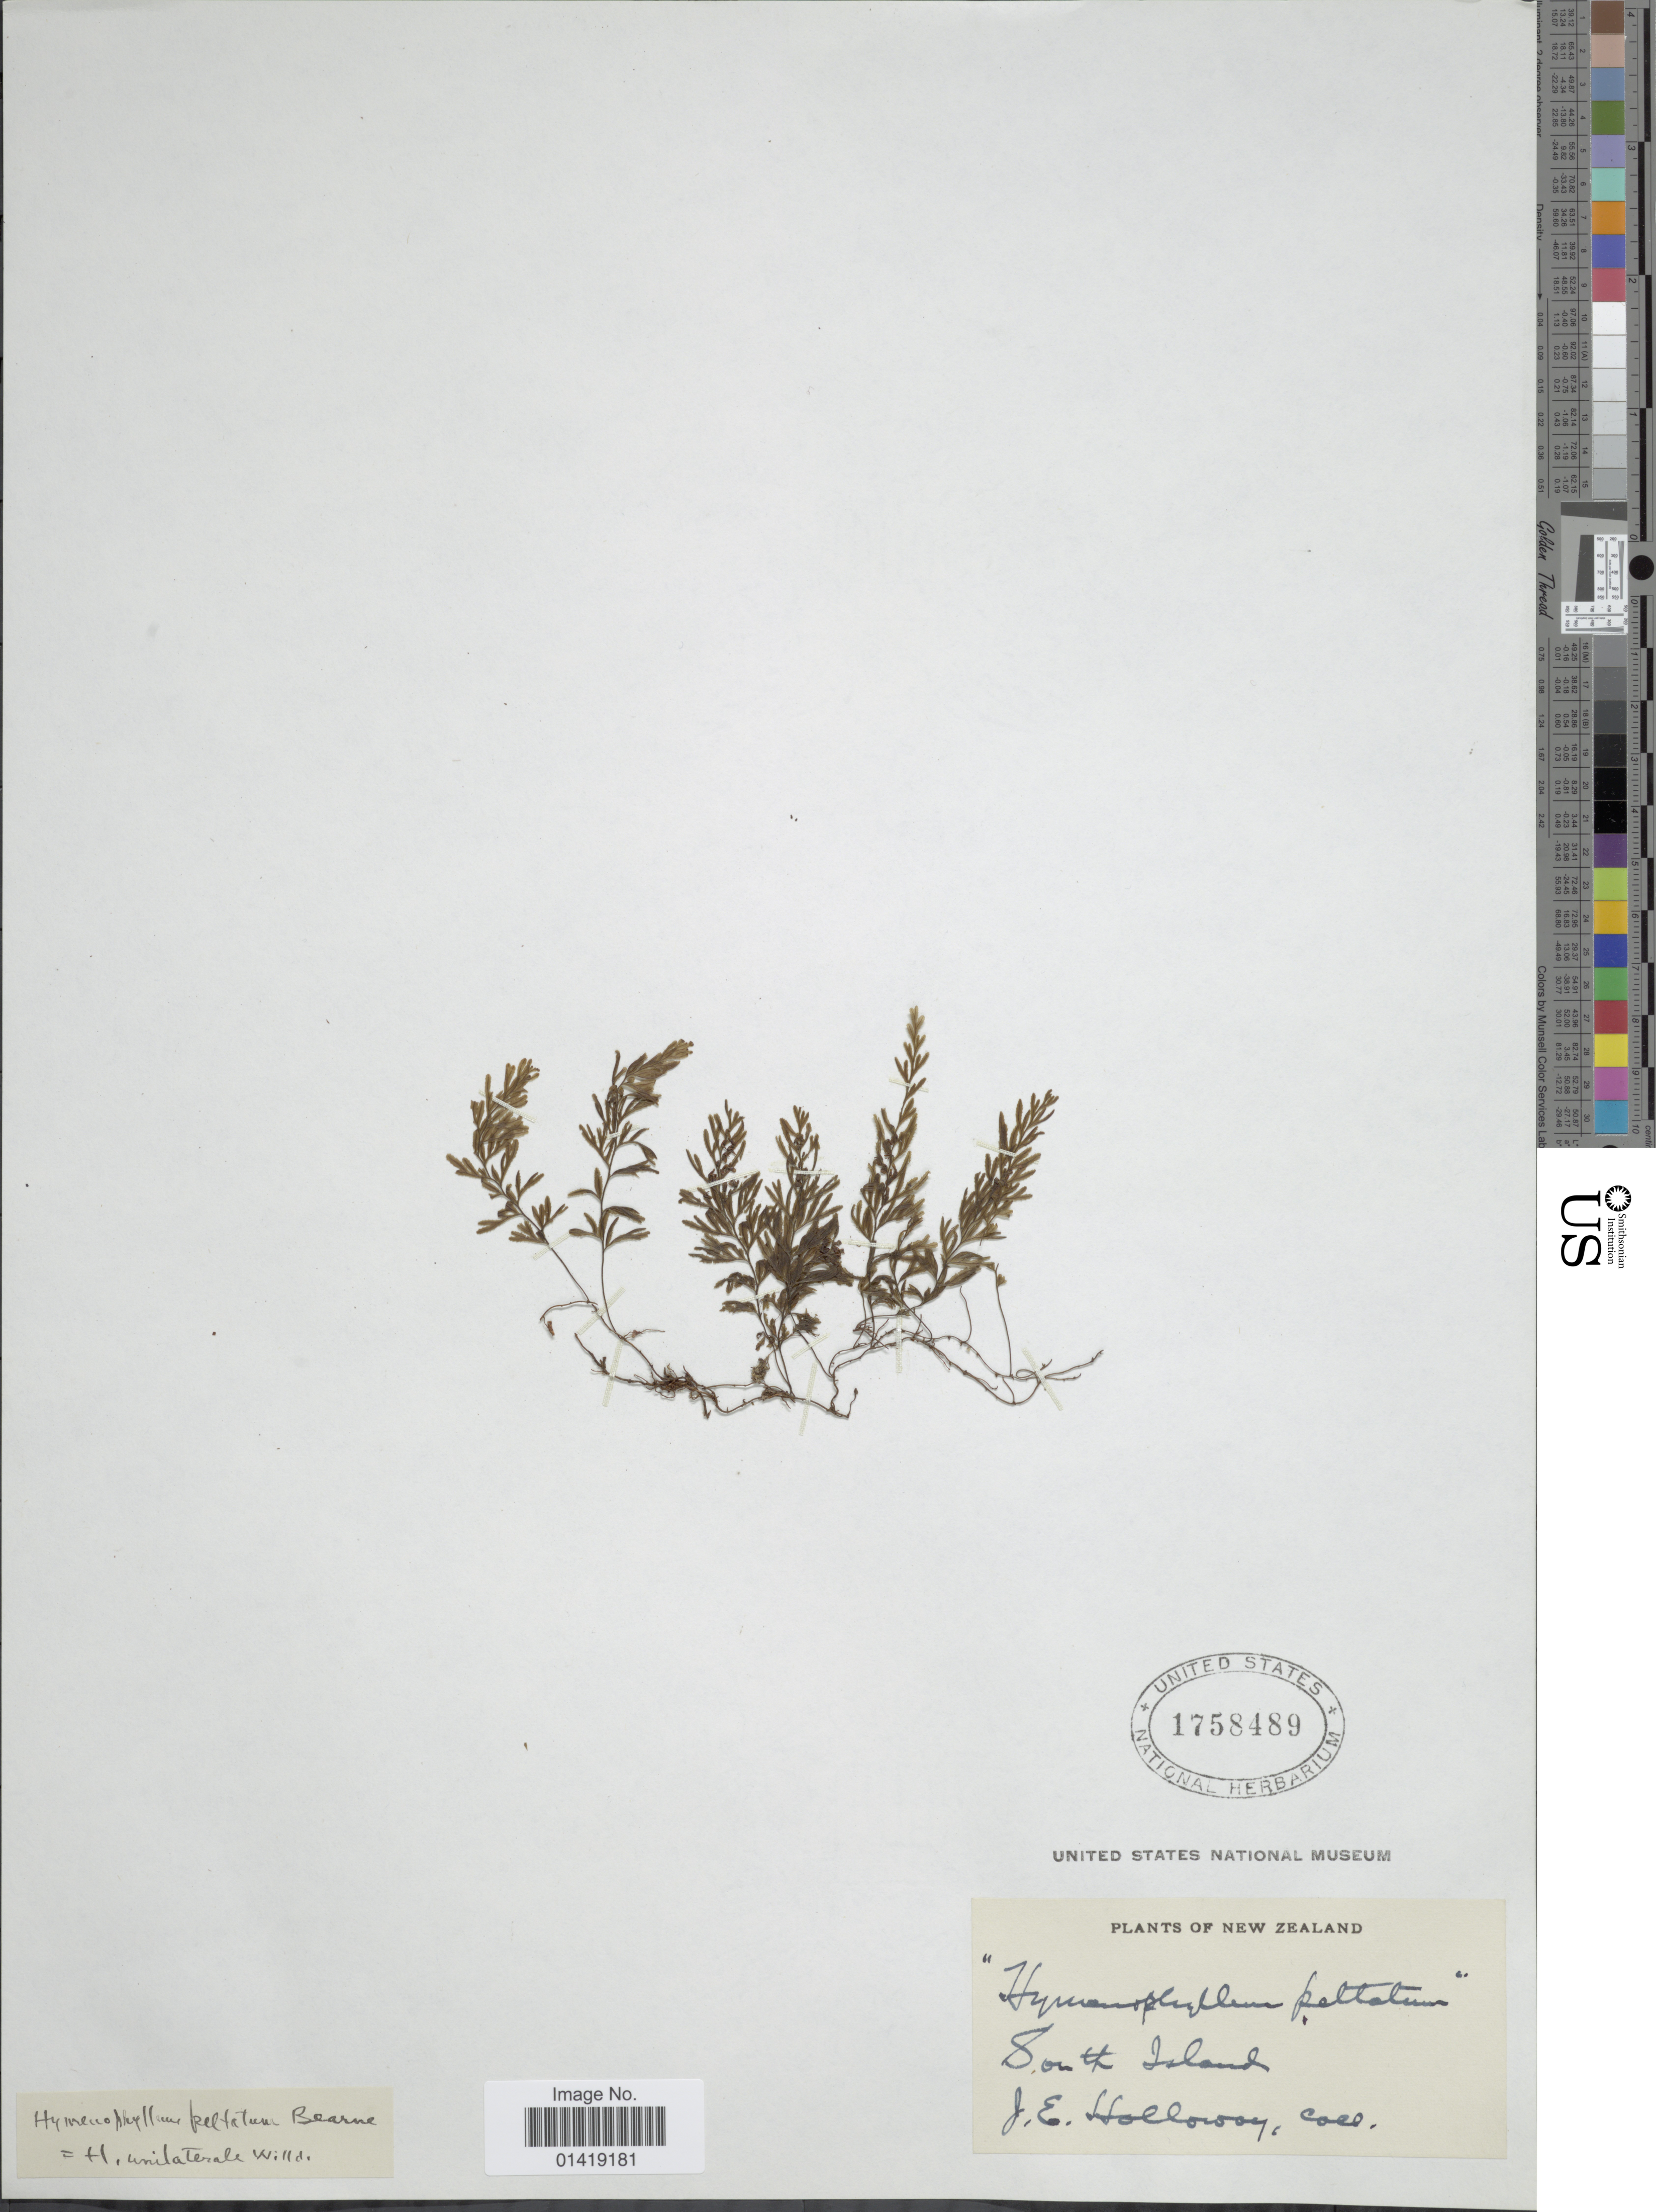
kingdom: Plantae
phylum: Tracheophyta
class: Polypodiopsida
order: Hymenophyllales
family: Hymenophyllaceae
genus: Hymenophyllum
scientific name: Hymenophyllum peltatum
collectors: J. Holloway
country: New Zealand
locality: South Island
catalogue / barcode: US 1758489